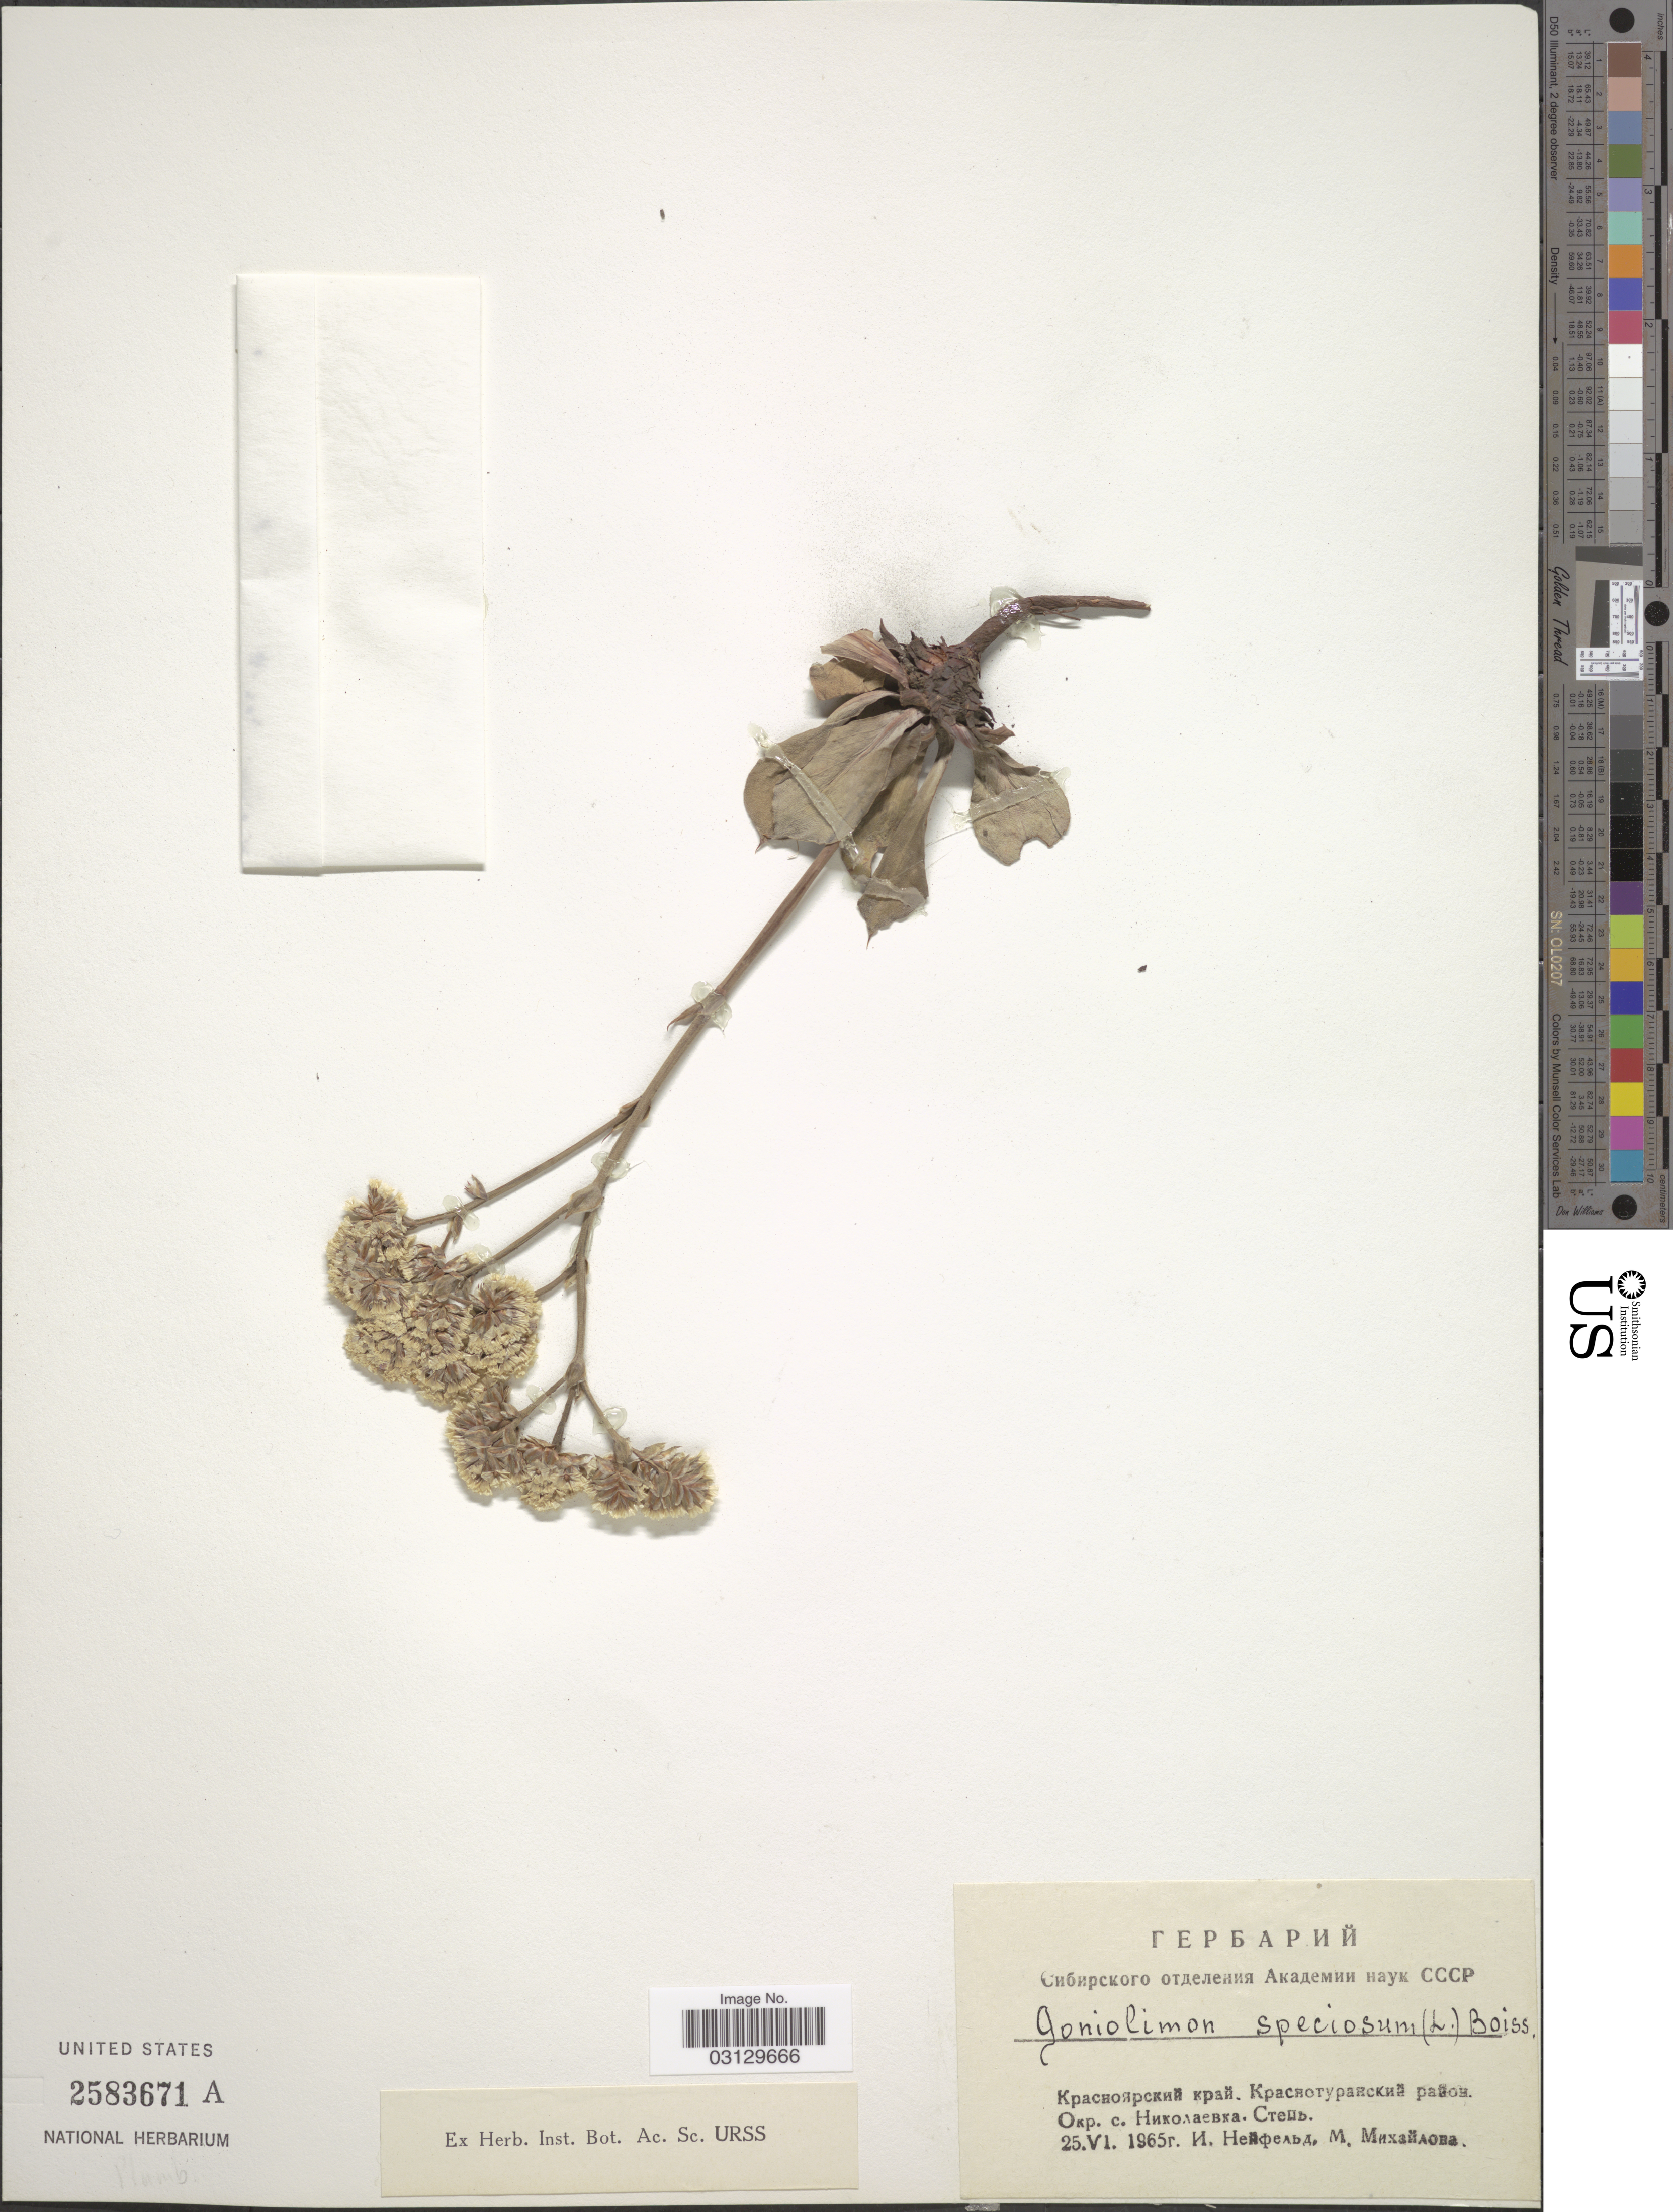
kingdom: Plantae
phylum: Tracheophyta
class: Magnoliopsida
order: Caryophyllales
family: Plumbaginaceae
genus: Goniolimon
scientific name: Goniolimon speciosum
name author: (L.)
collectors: I. Neifeld & M. Mikhailova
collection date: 1965-06-25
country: Russian Federation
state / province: Krasnoyarsk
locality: Krasnoturanskiy, Vicinity of village Nikolaevka.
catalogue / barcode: US 2583671A